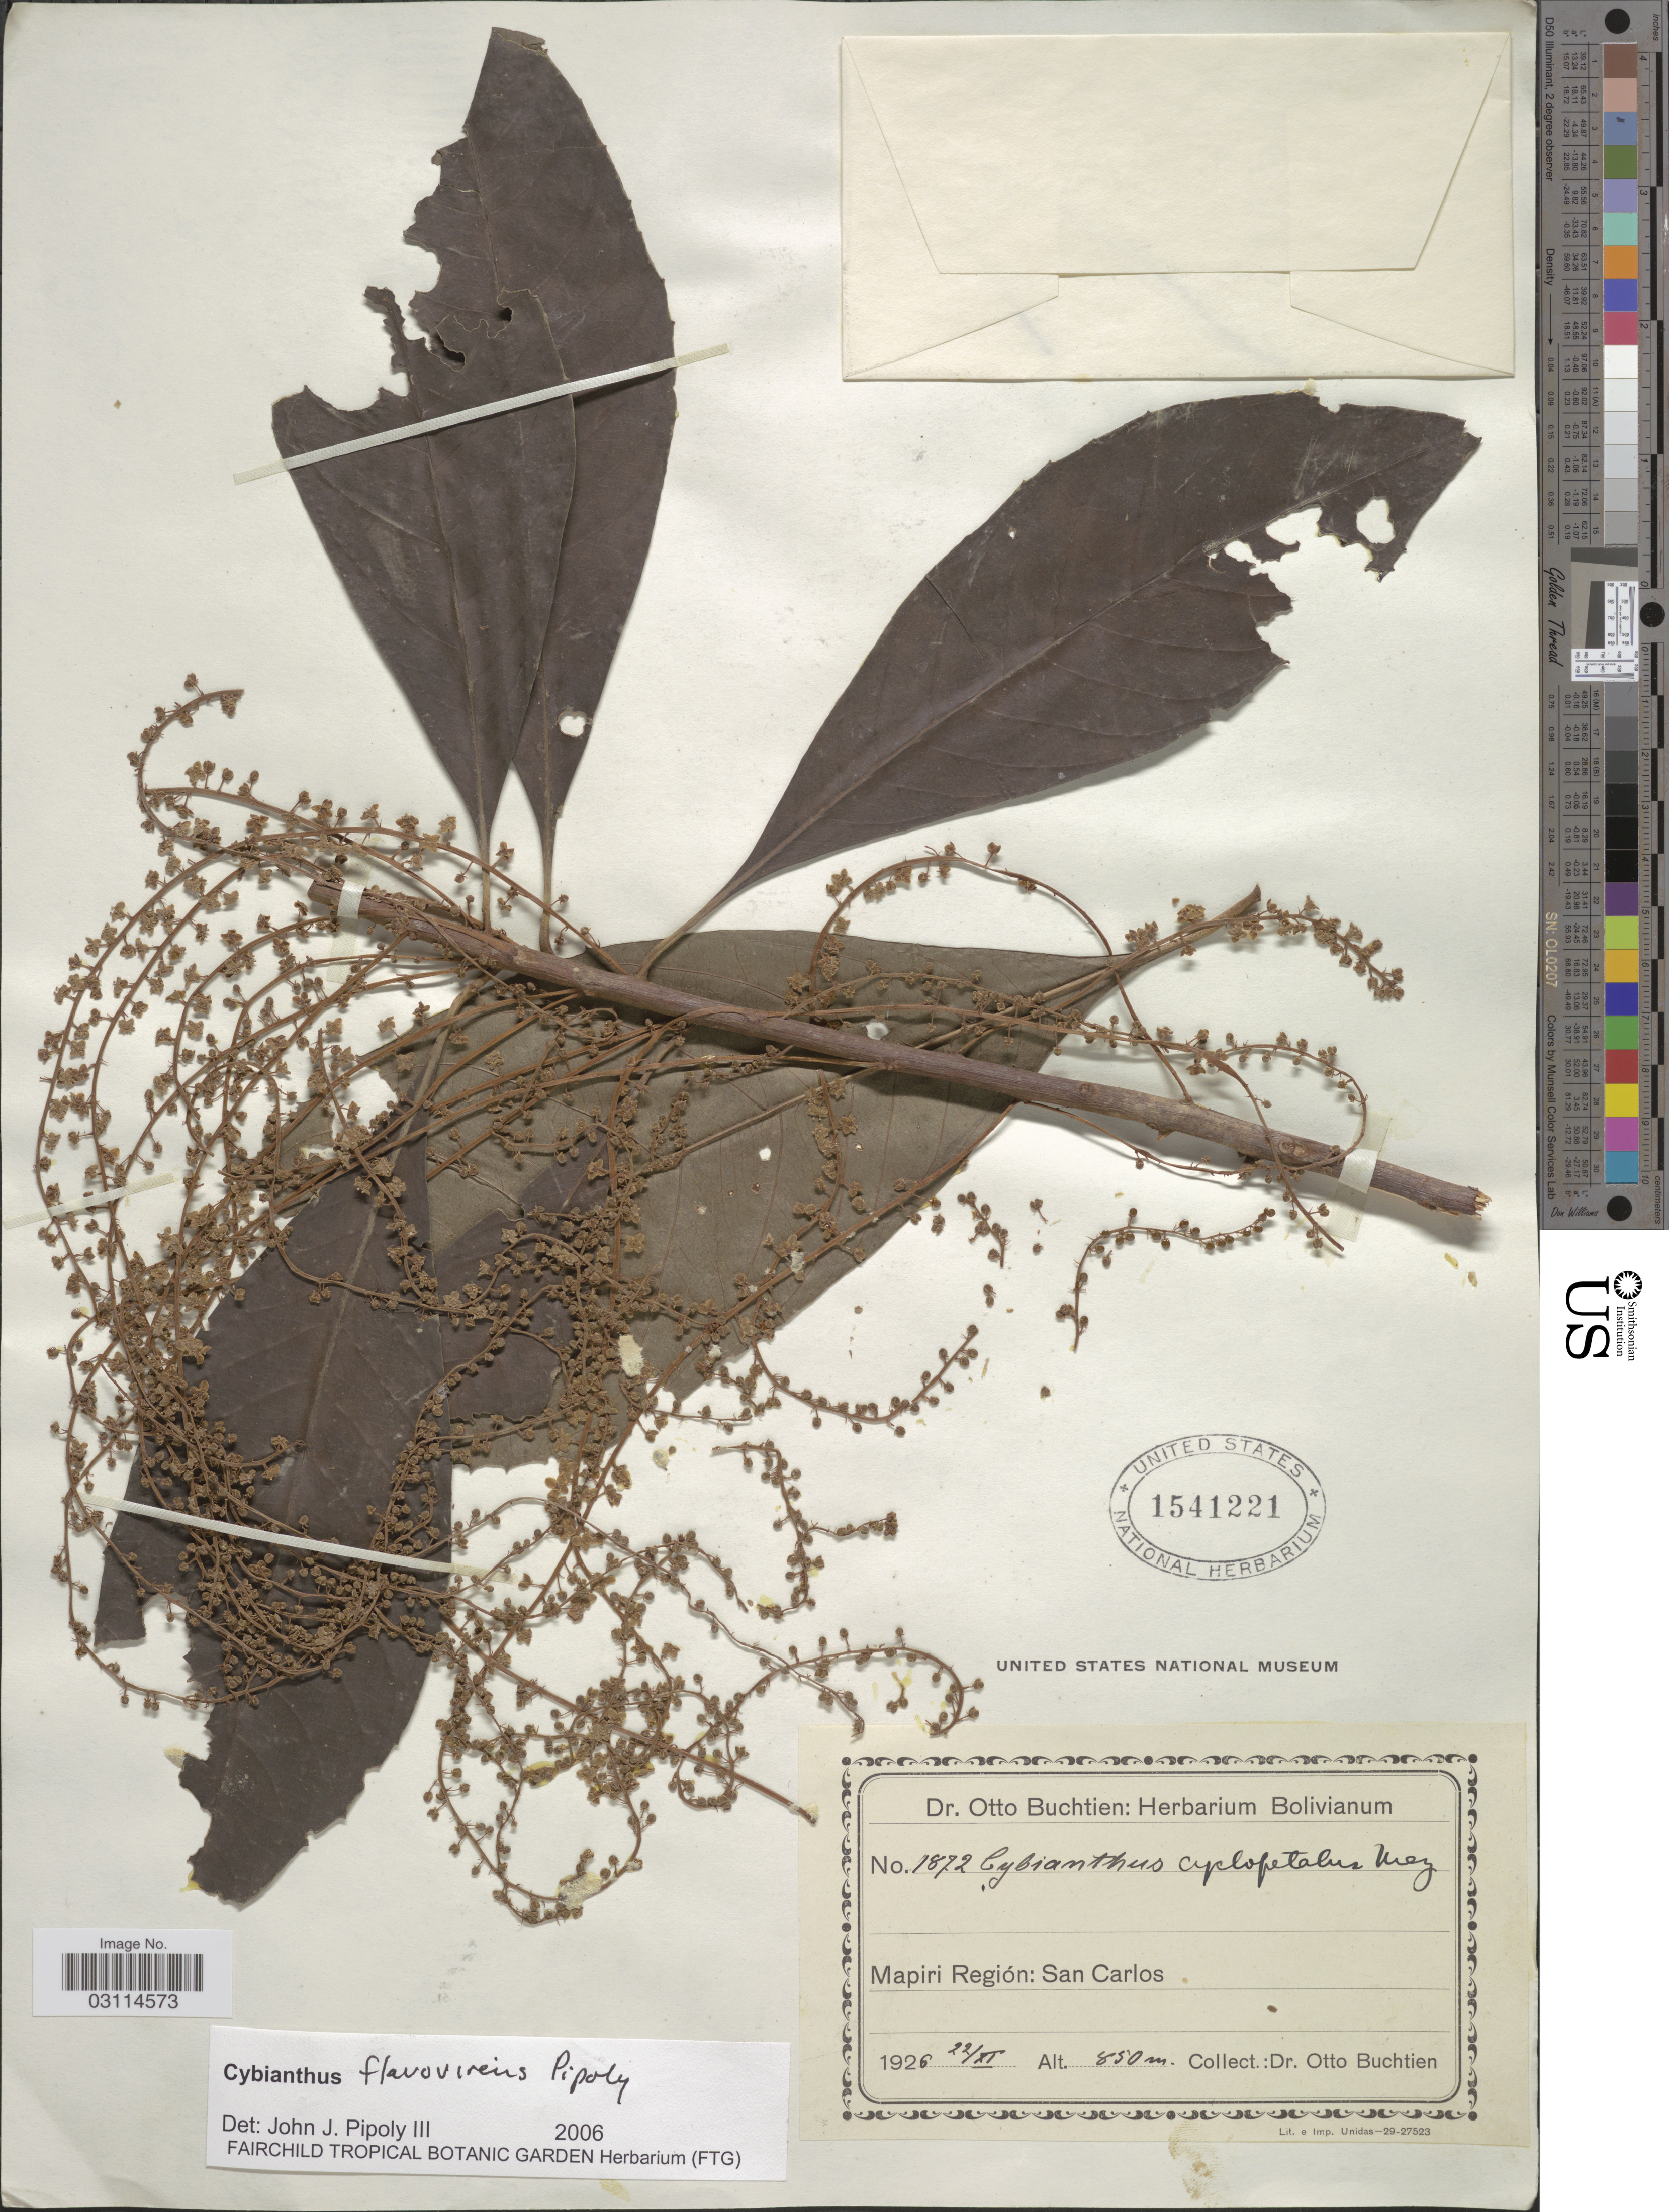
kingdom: Plantae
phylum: Tracheophyta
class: Magnoliopsida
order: Ericales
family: Primulaceae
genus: Cybianthus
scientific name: Cybianthus flavovirens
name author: Pipoly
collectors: O. Buchtien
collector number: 1872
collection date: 1926-11-22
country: Bolivia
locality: Mapiri Región: San Carlos.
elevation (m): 850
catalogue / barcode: US 1541221